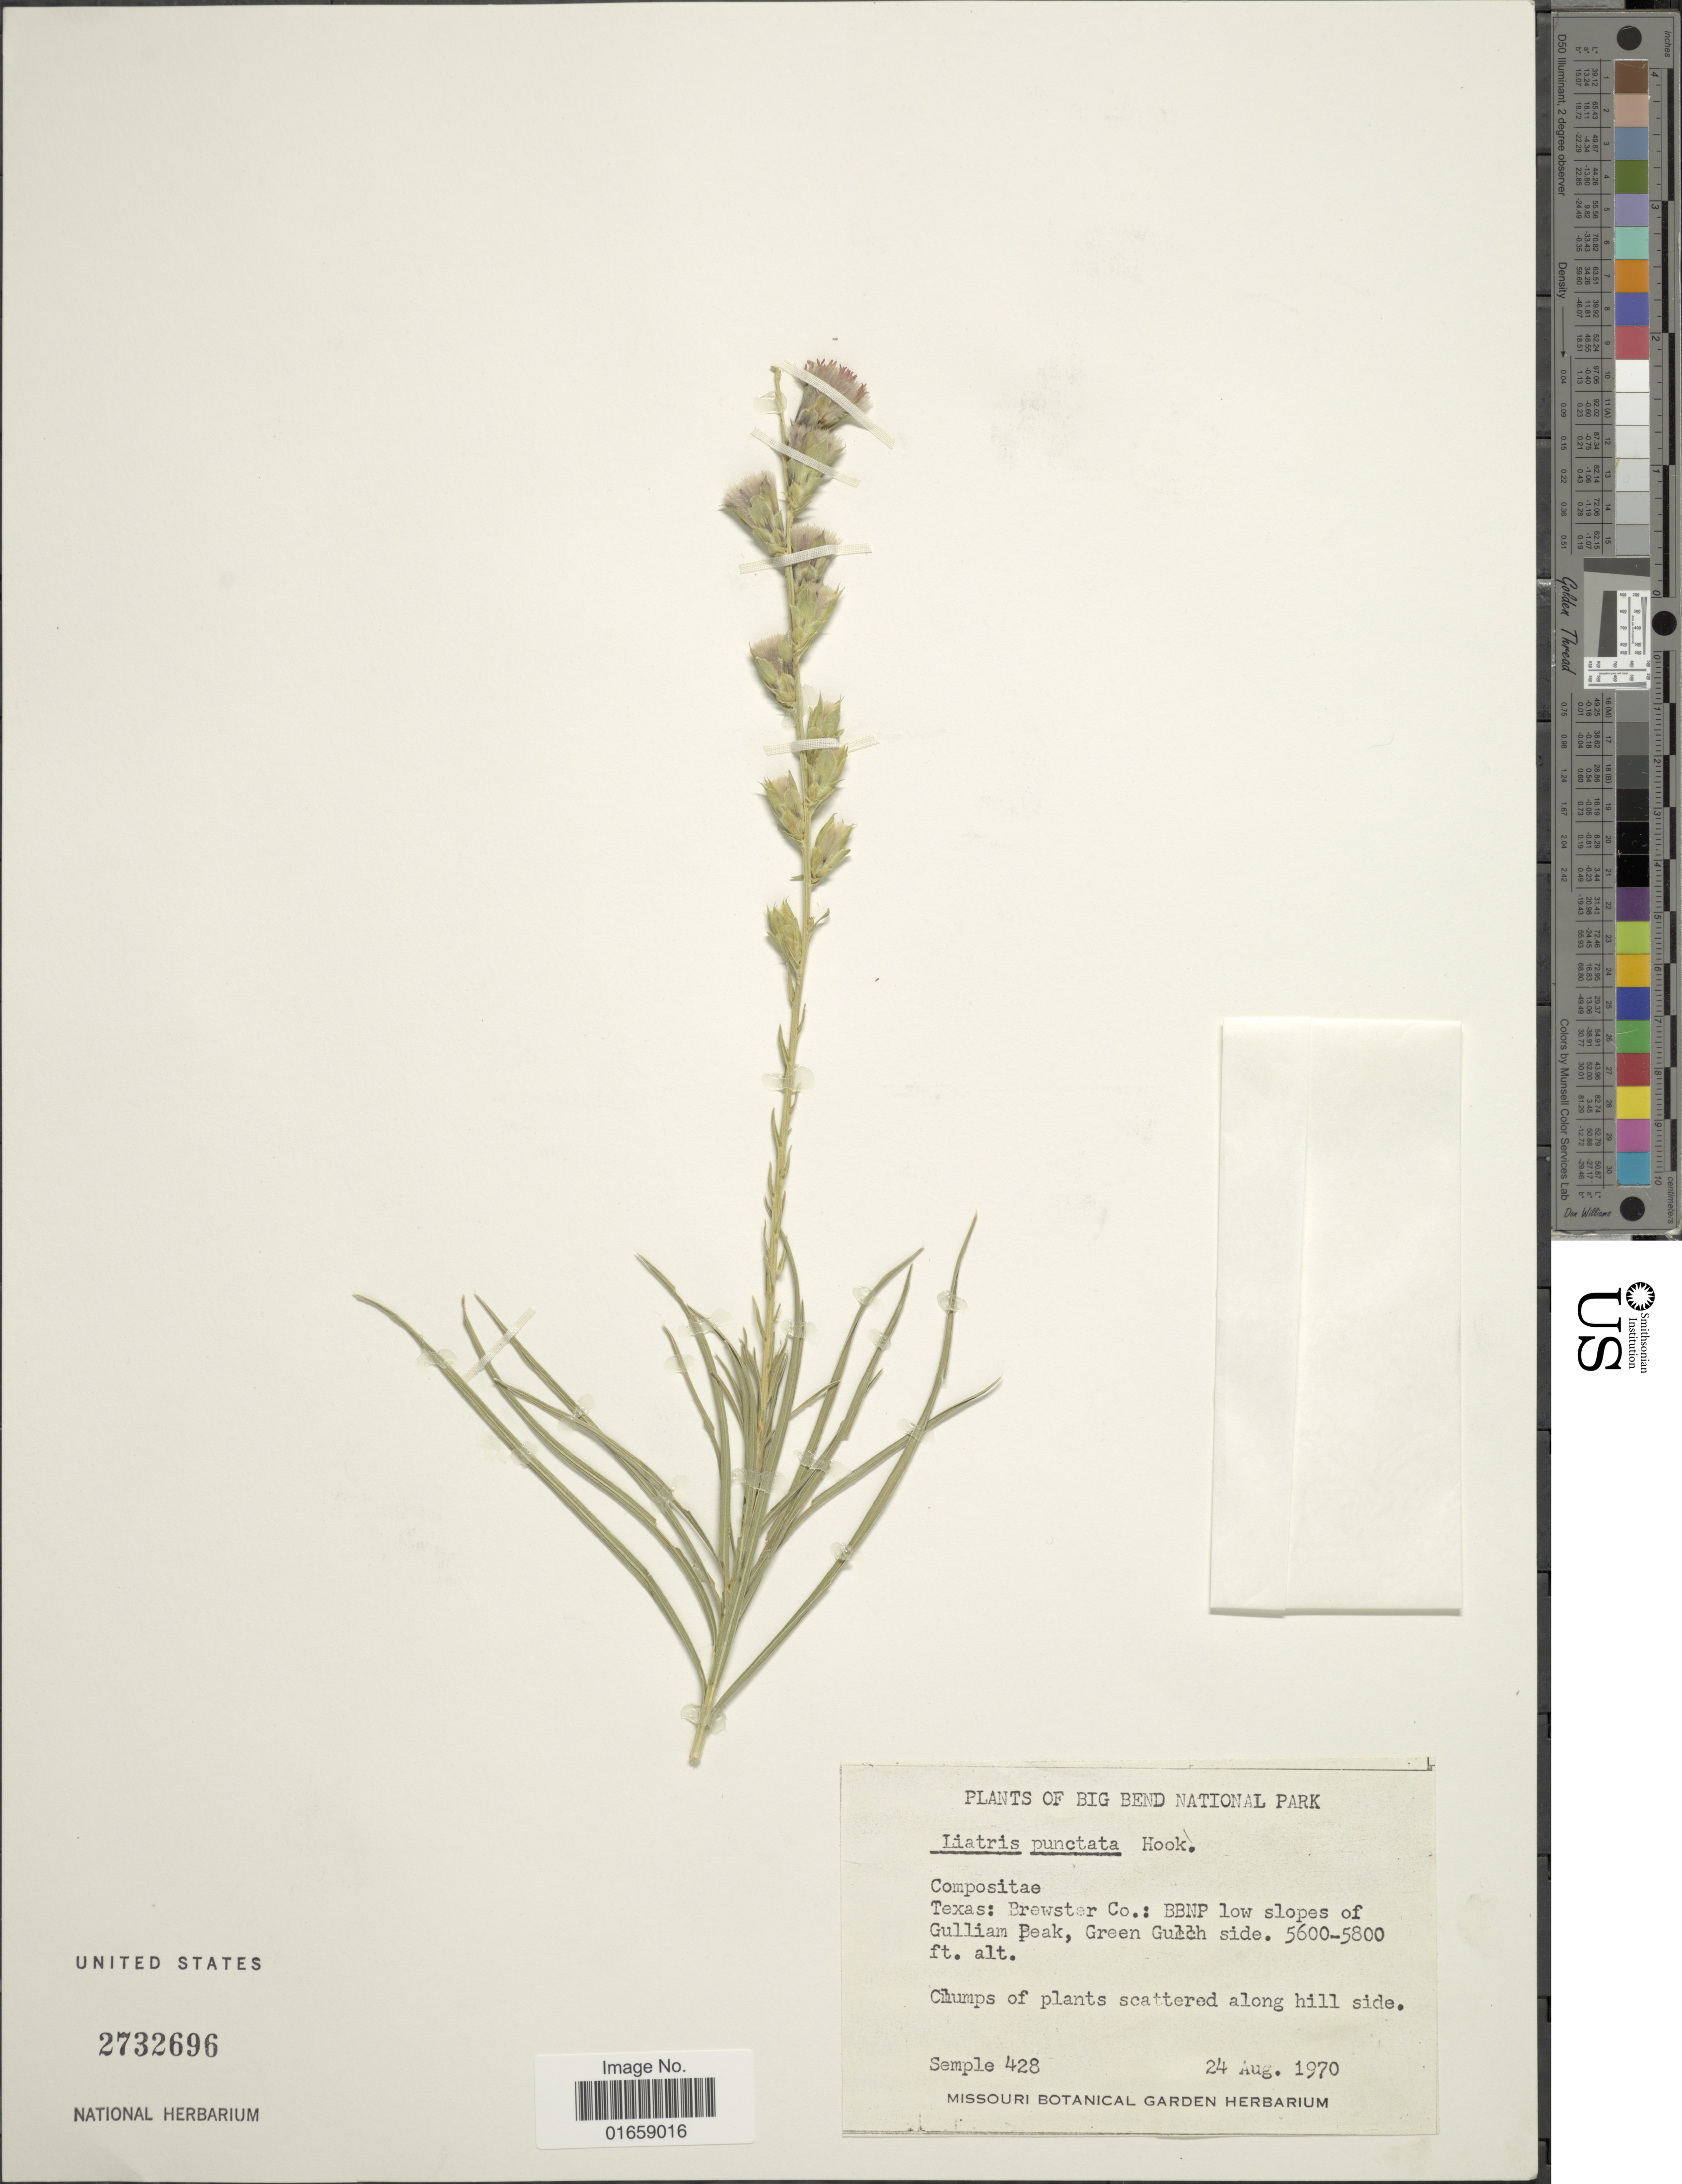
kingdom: Plantae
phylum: Tracheophyta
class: Magnoliopsida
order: Asterales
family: Asteraceae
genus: Liatris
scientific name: Liatris punctata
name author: Hook.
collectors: Semple, --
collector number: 428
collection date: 1970-08-24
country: United States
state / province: Texas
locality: Big Bend National Park, Brewster Co.; BBNP low slopes of Gulliam Peak, Green Gulch side, Chumps of plants scattered along hill side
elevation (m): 1707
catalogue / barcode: US 2732696